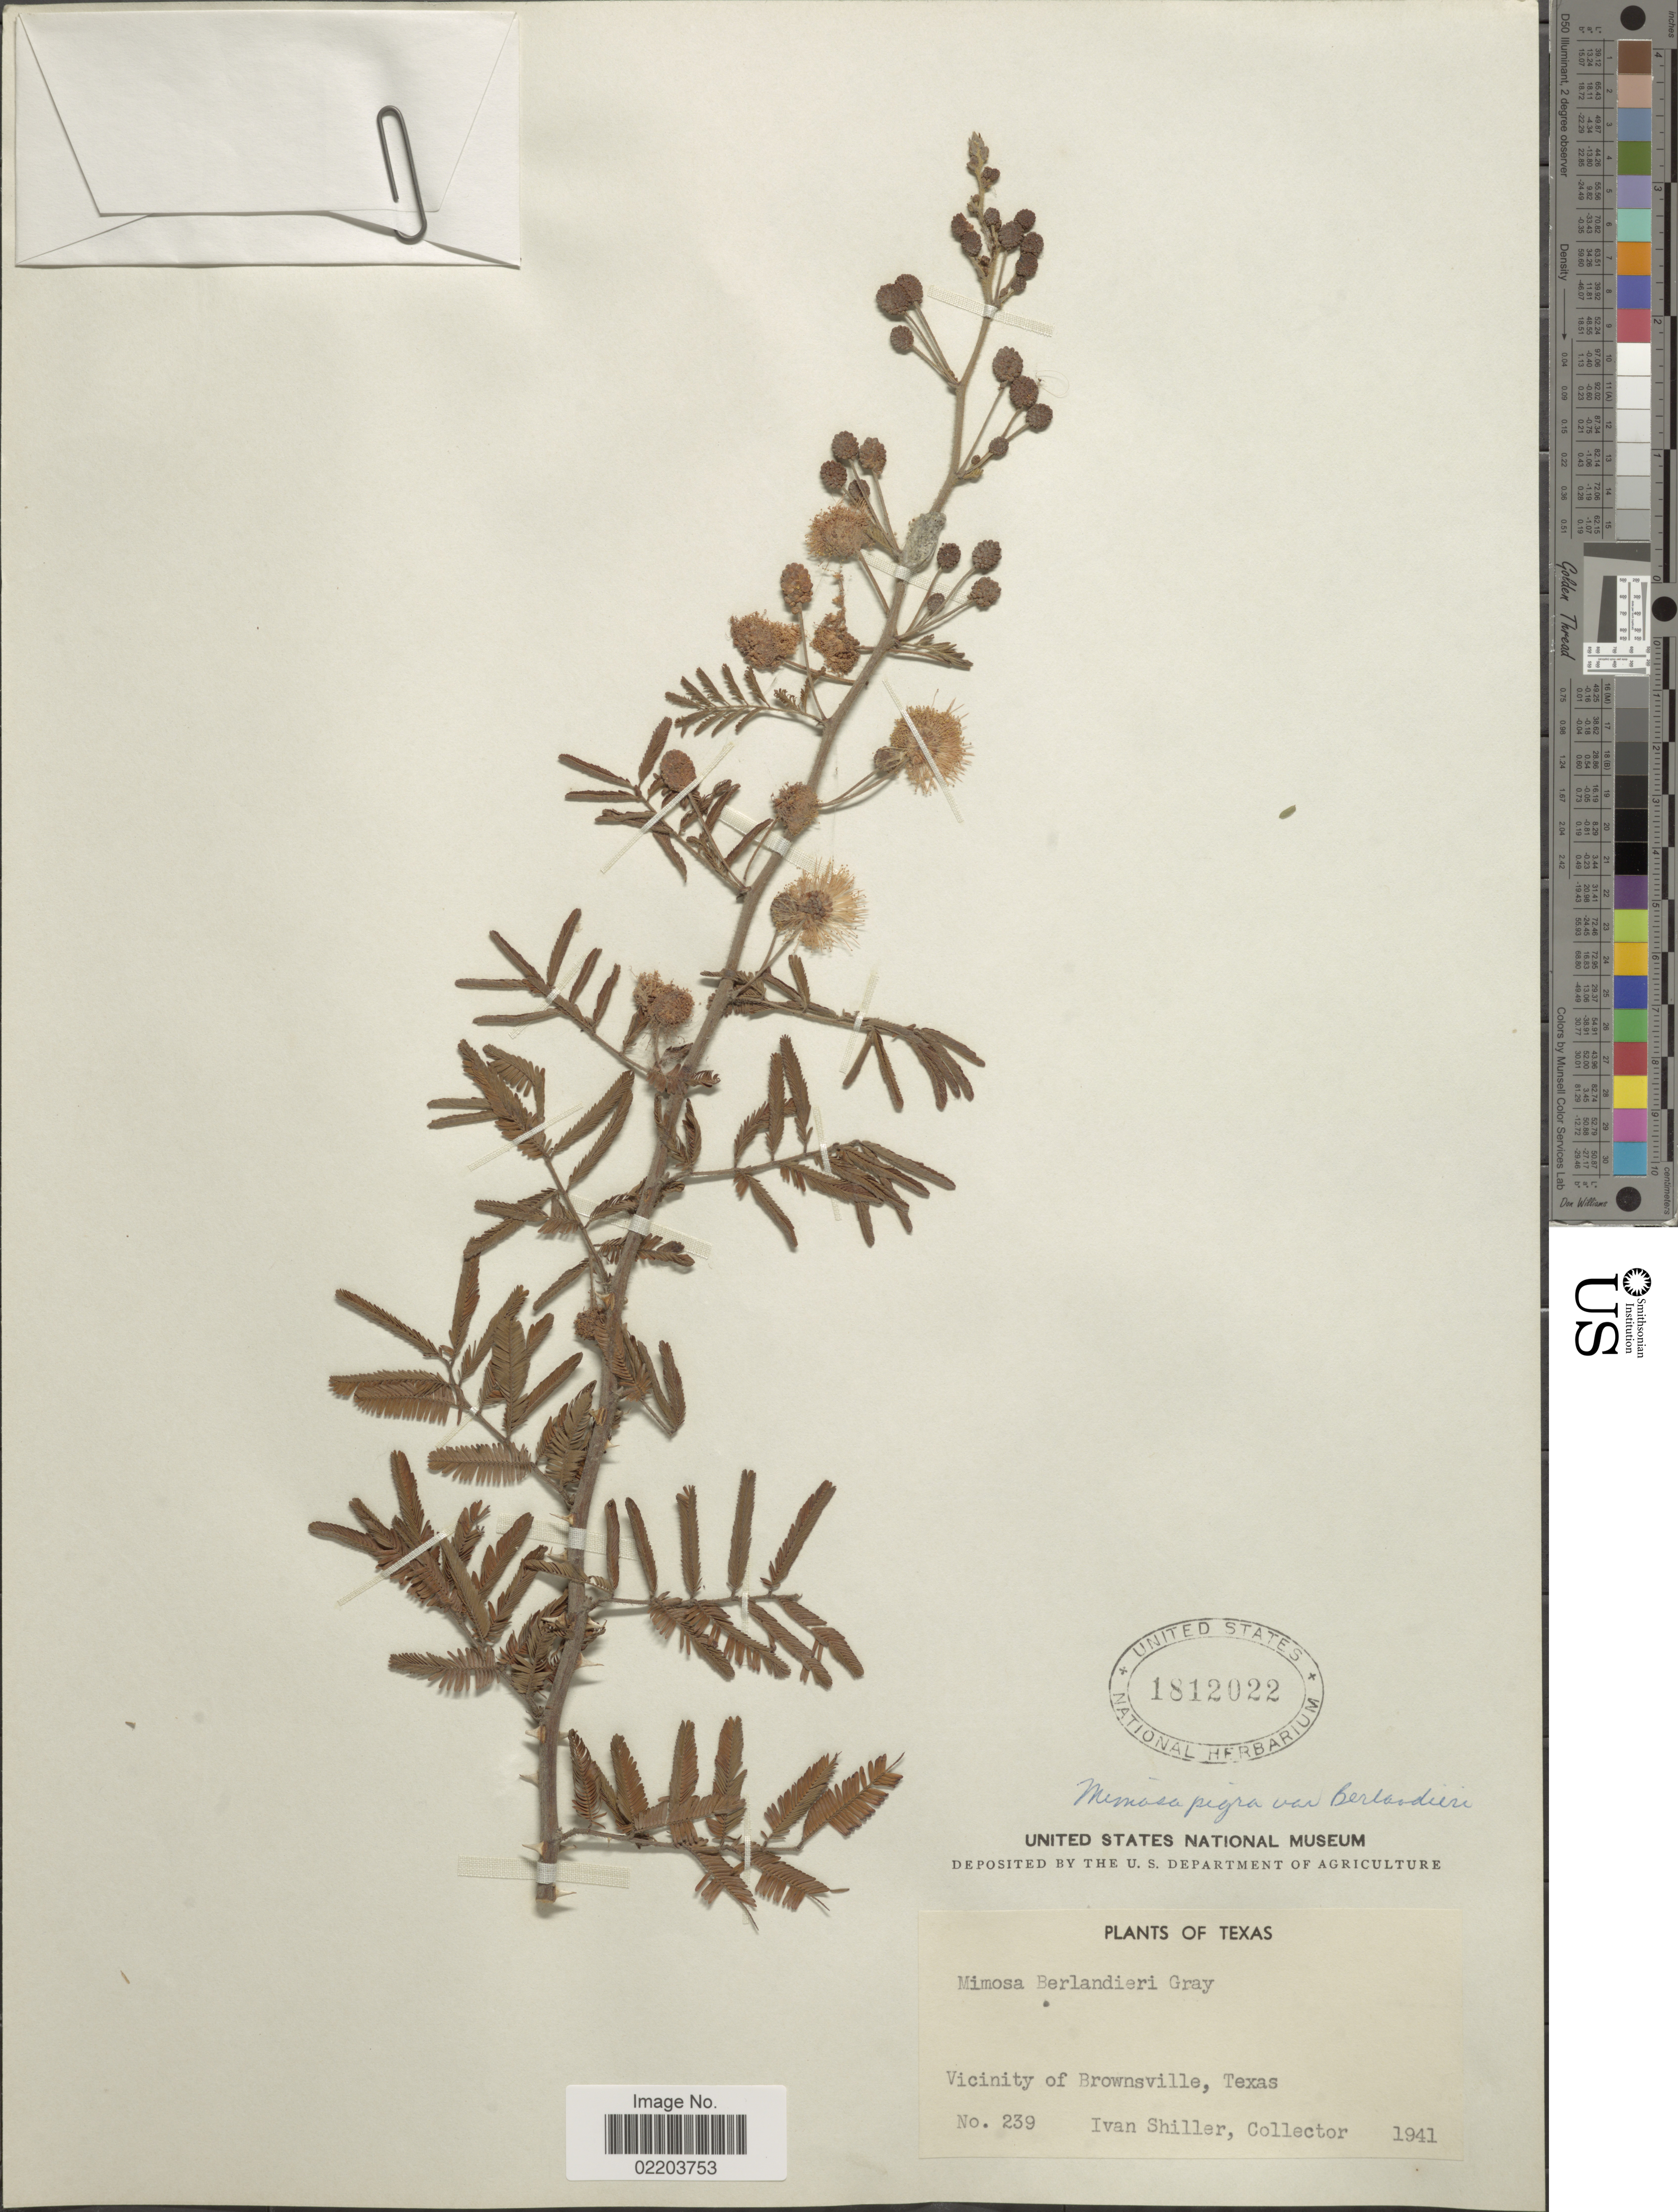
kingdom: Plantae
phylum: Tracheophyta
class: Magnoliopsida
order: Fabales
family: Fabaceae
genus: Mimosa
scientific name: Mimosa pigra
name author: L.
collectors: I. Shiller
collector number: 239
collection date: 1941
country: United States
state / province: Texas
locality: Vicinity of Brownsville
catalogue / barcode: US 1812022